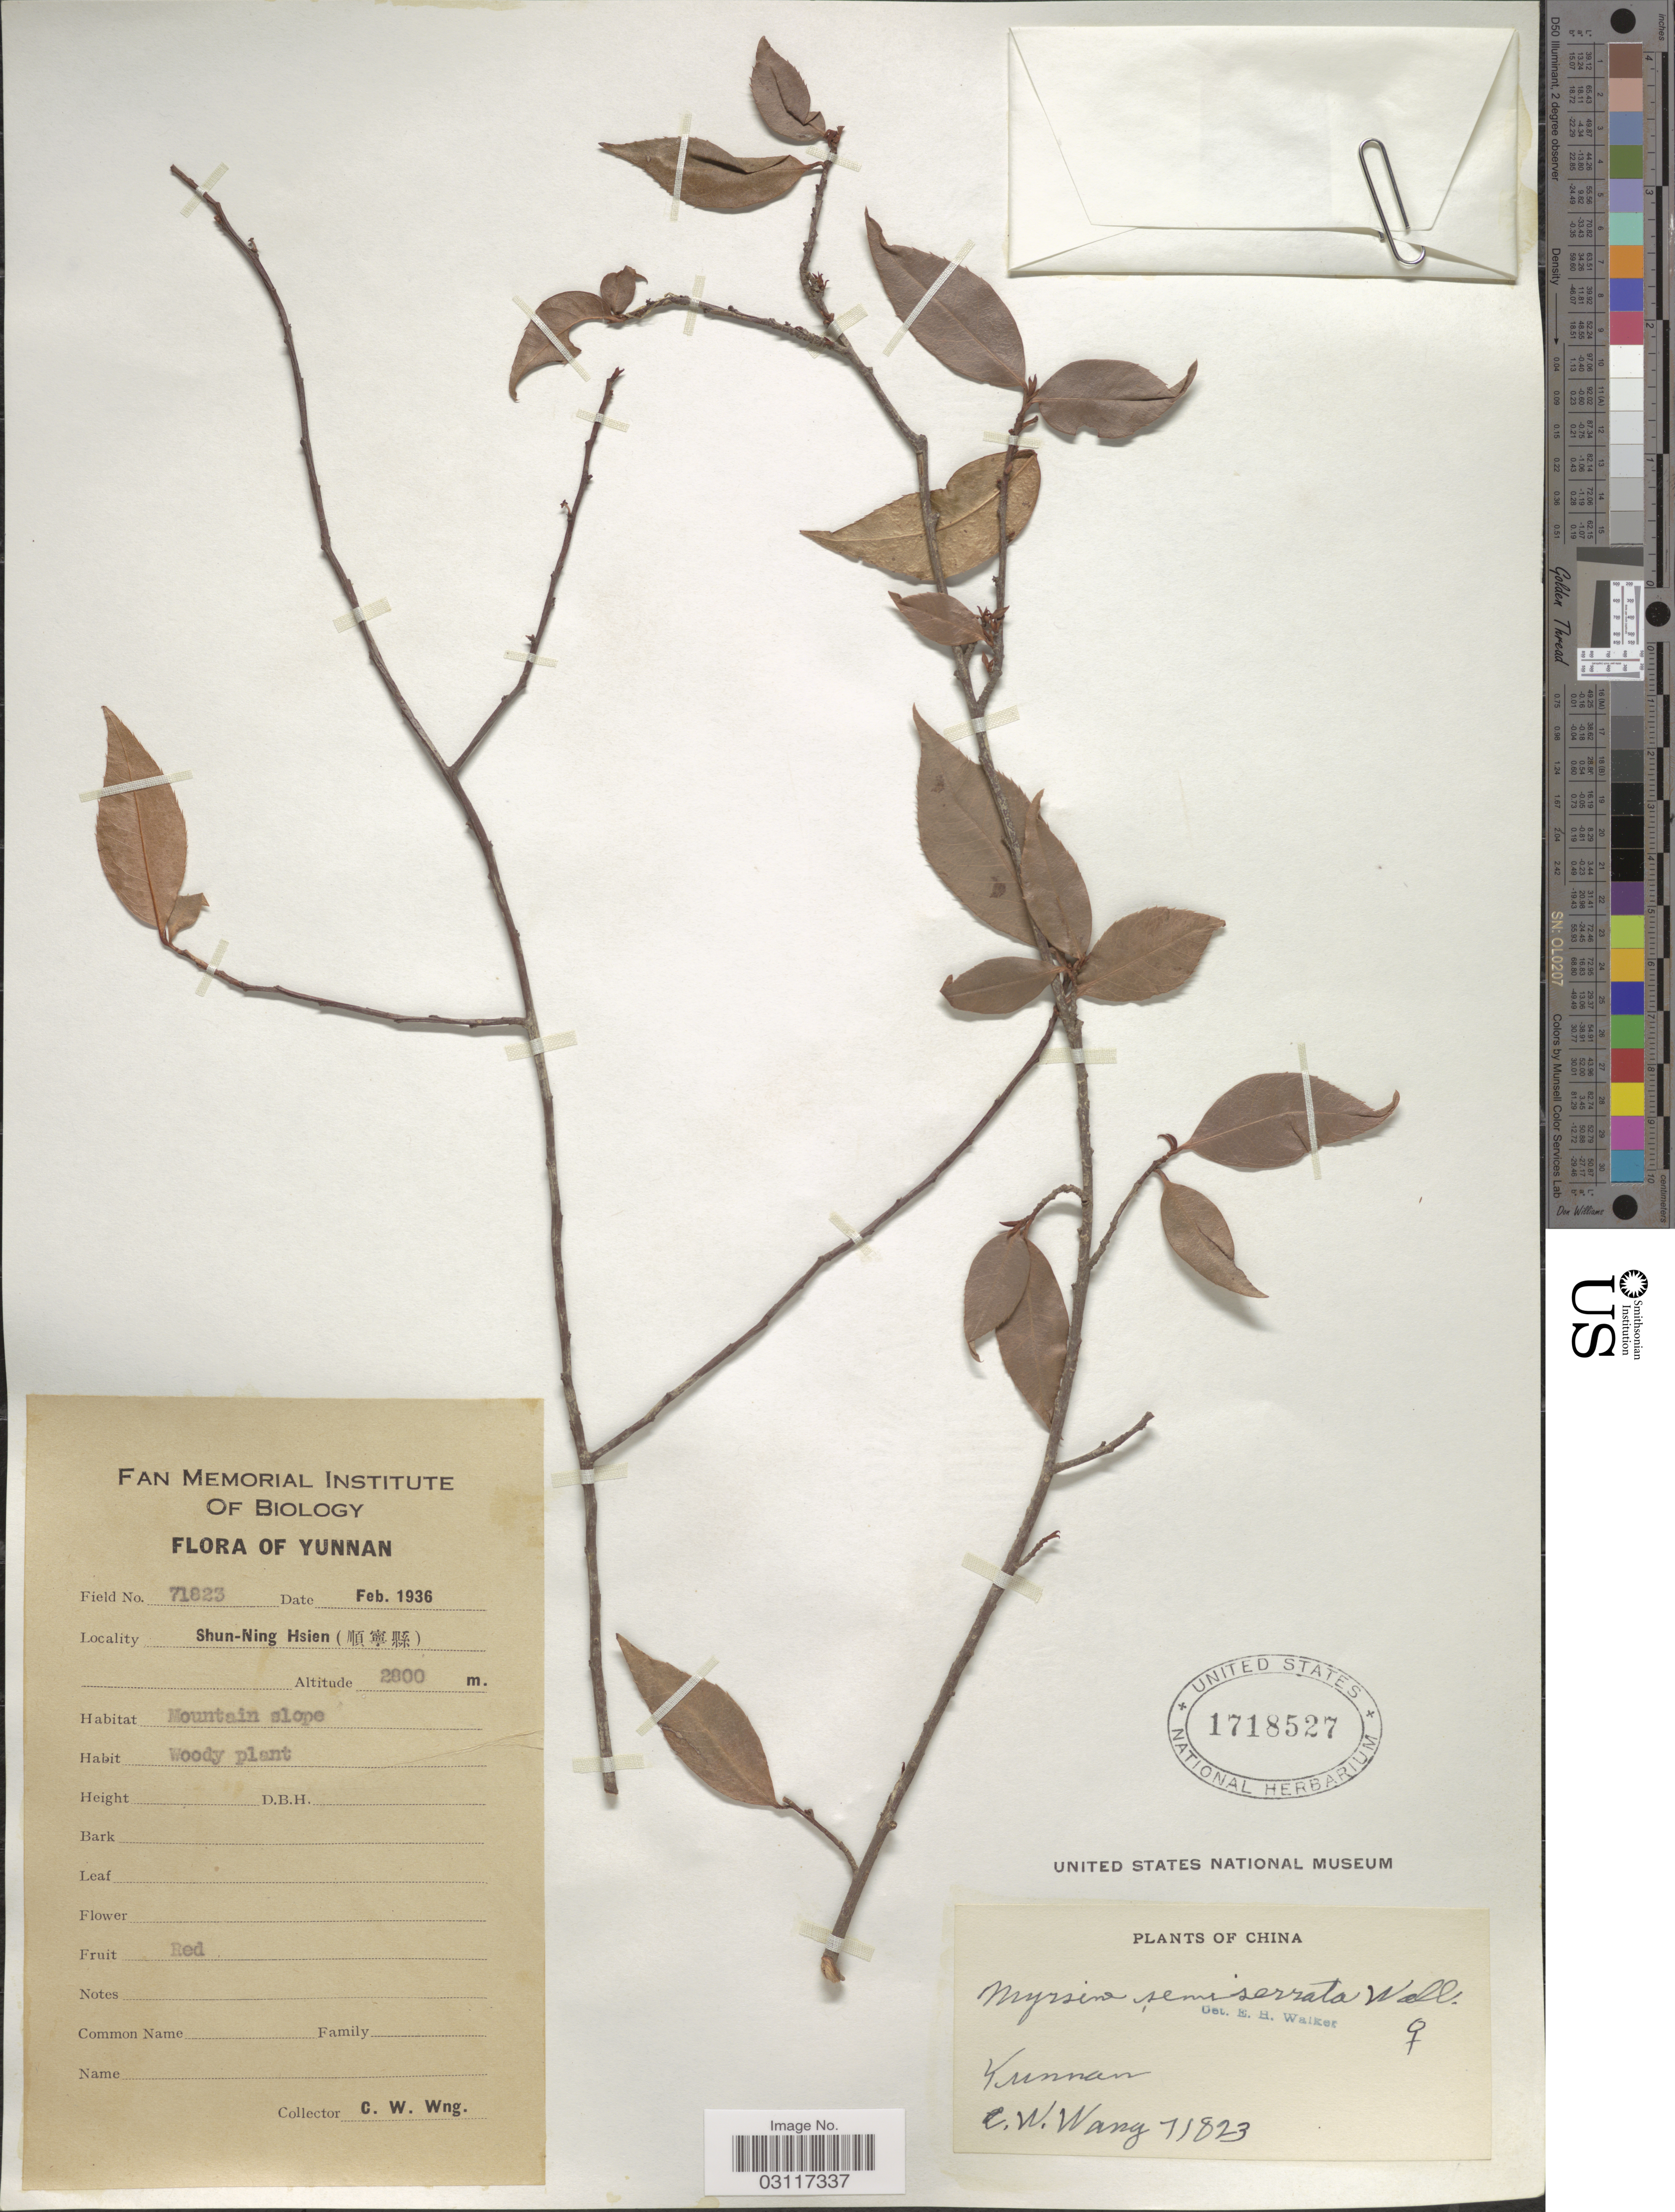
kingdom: Plantae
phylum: Tracheophyta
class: Magnoliopsida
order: Ericales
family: Primulaceae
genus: Myrsine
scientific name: Myrsine semiserrata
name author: Wall.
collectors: C. W. Wang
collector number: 71823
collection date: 1936-02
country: China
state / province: Yunnan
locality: Shun-Ning Hsien.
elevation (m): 2800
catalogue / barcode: US 1718527